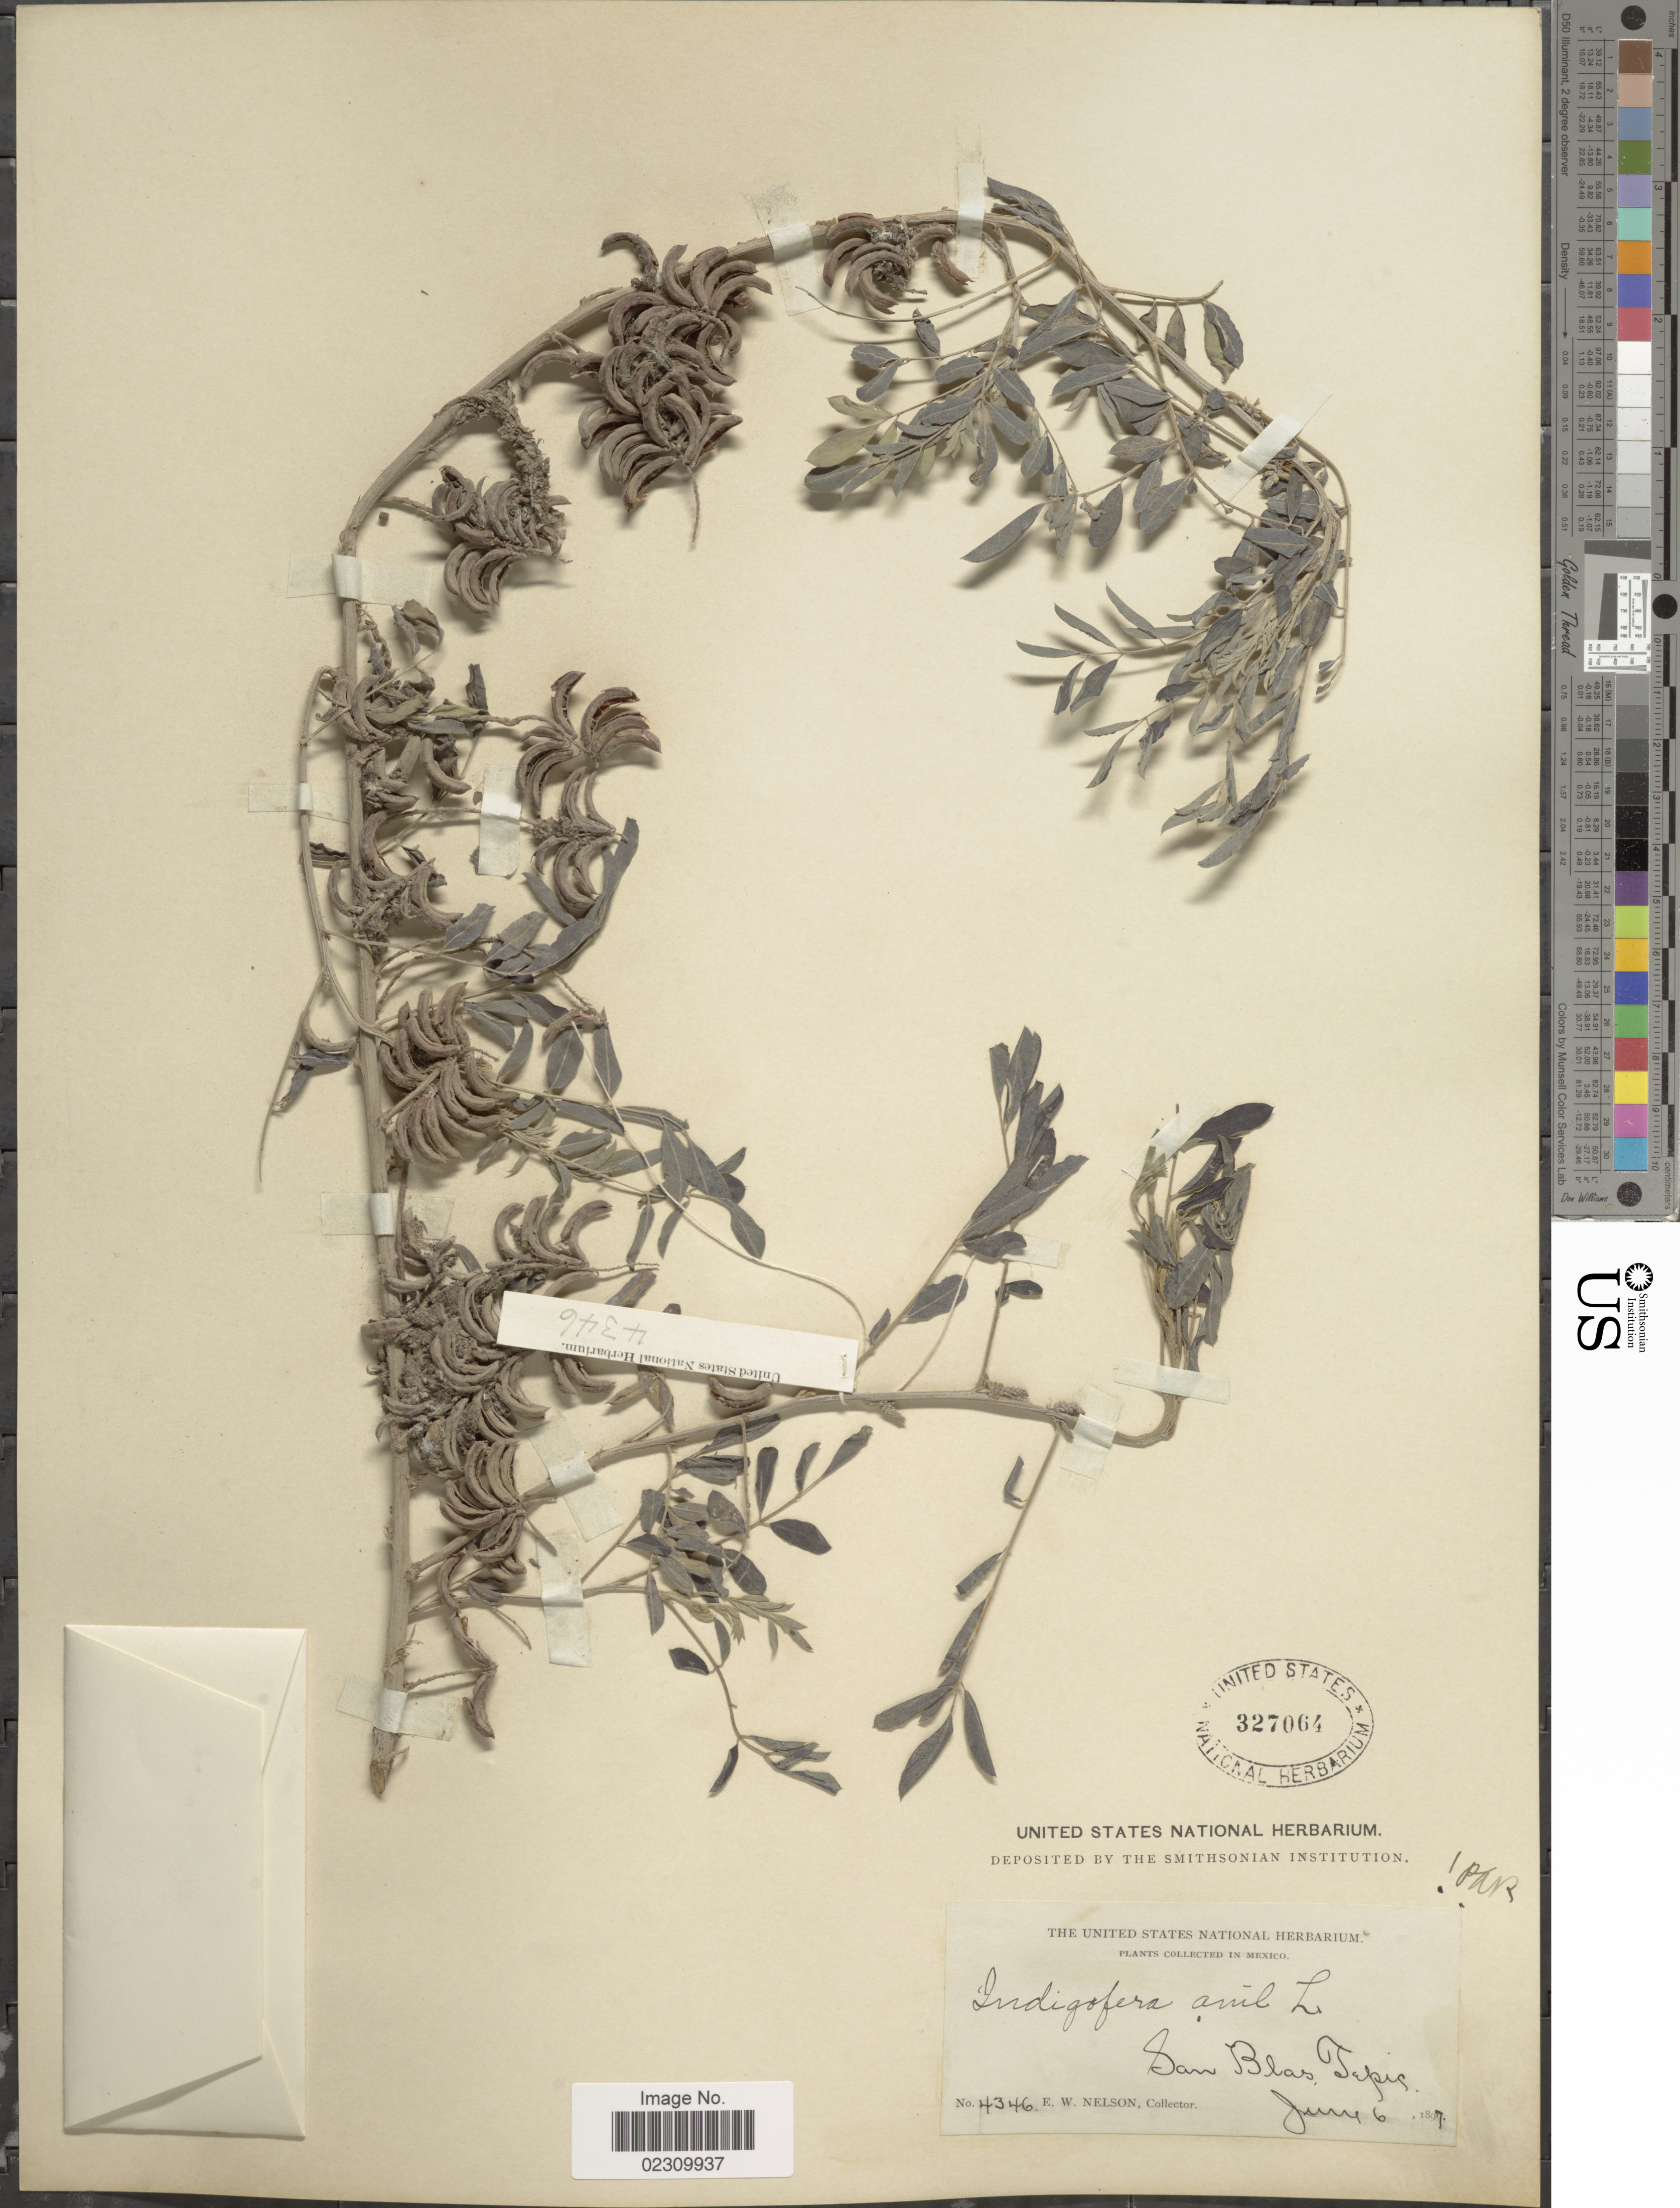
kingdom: Plantae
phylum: Tracheophyta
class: Magnoliopsida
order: Fabales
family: Fabaceae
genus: Indigofera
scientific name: Indigofera suffruticosa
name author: Mill.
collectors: E. W. Nelson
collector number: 4346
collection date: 1897-06-06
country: Mexico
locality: San Blas, Tepic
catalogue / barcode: US 327064